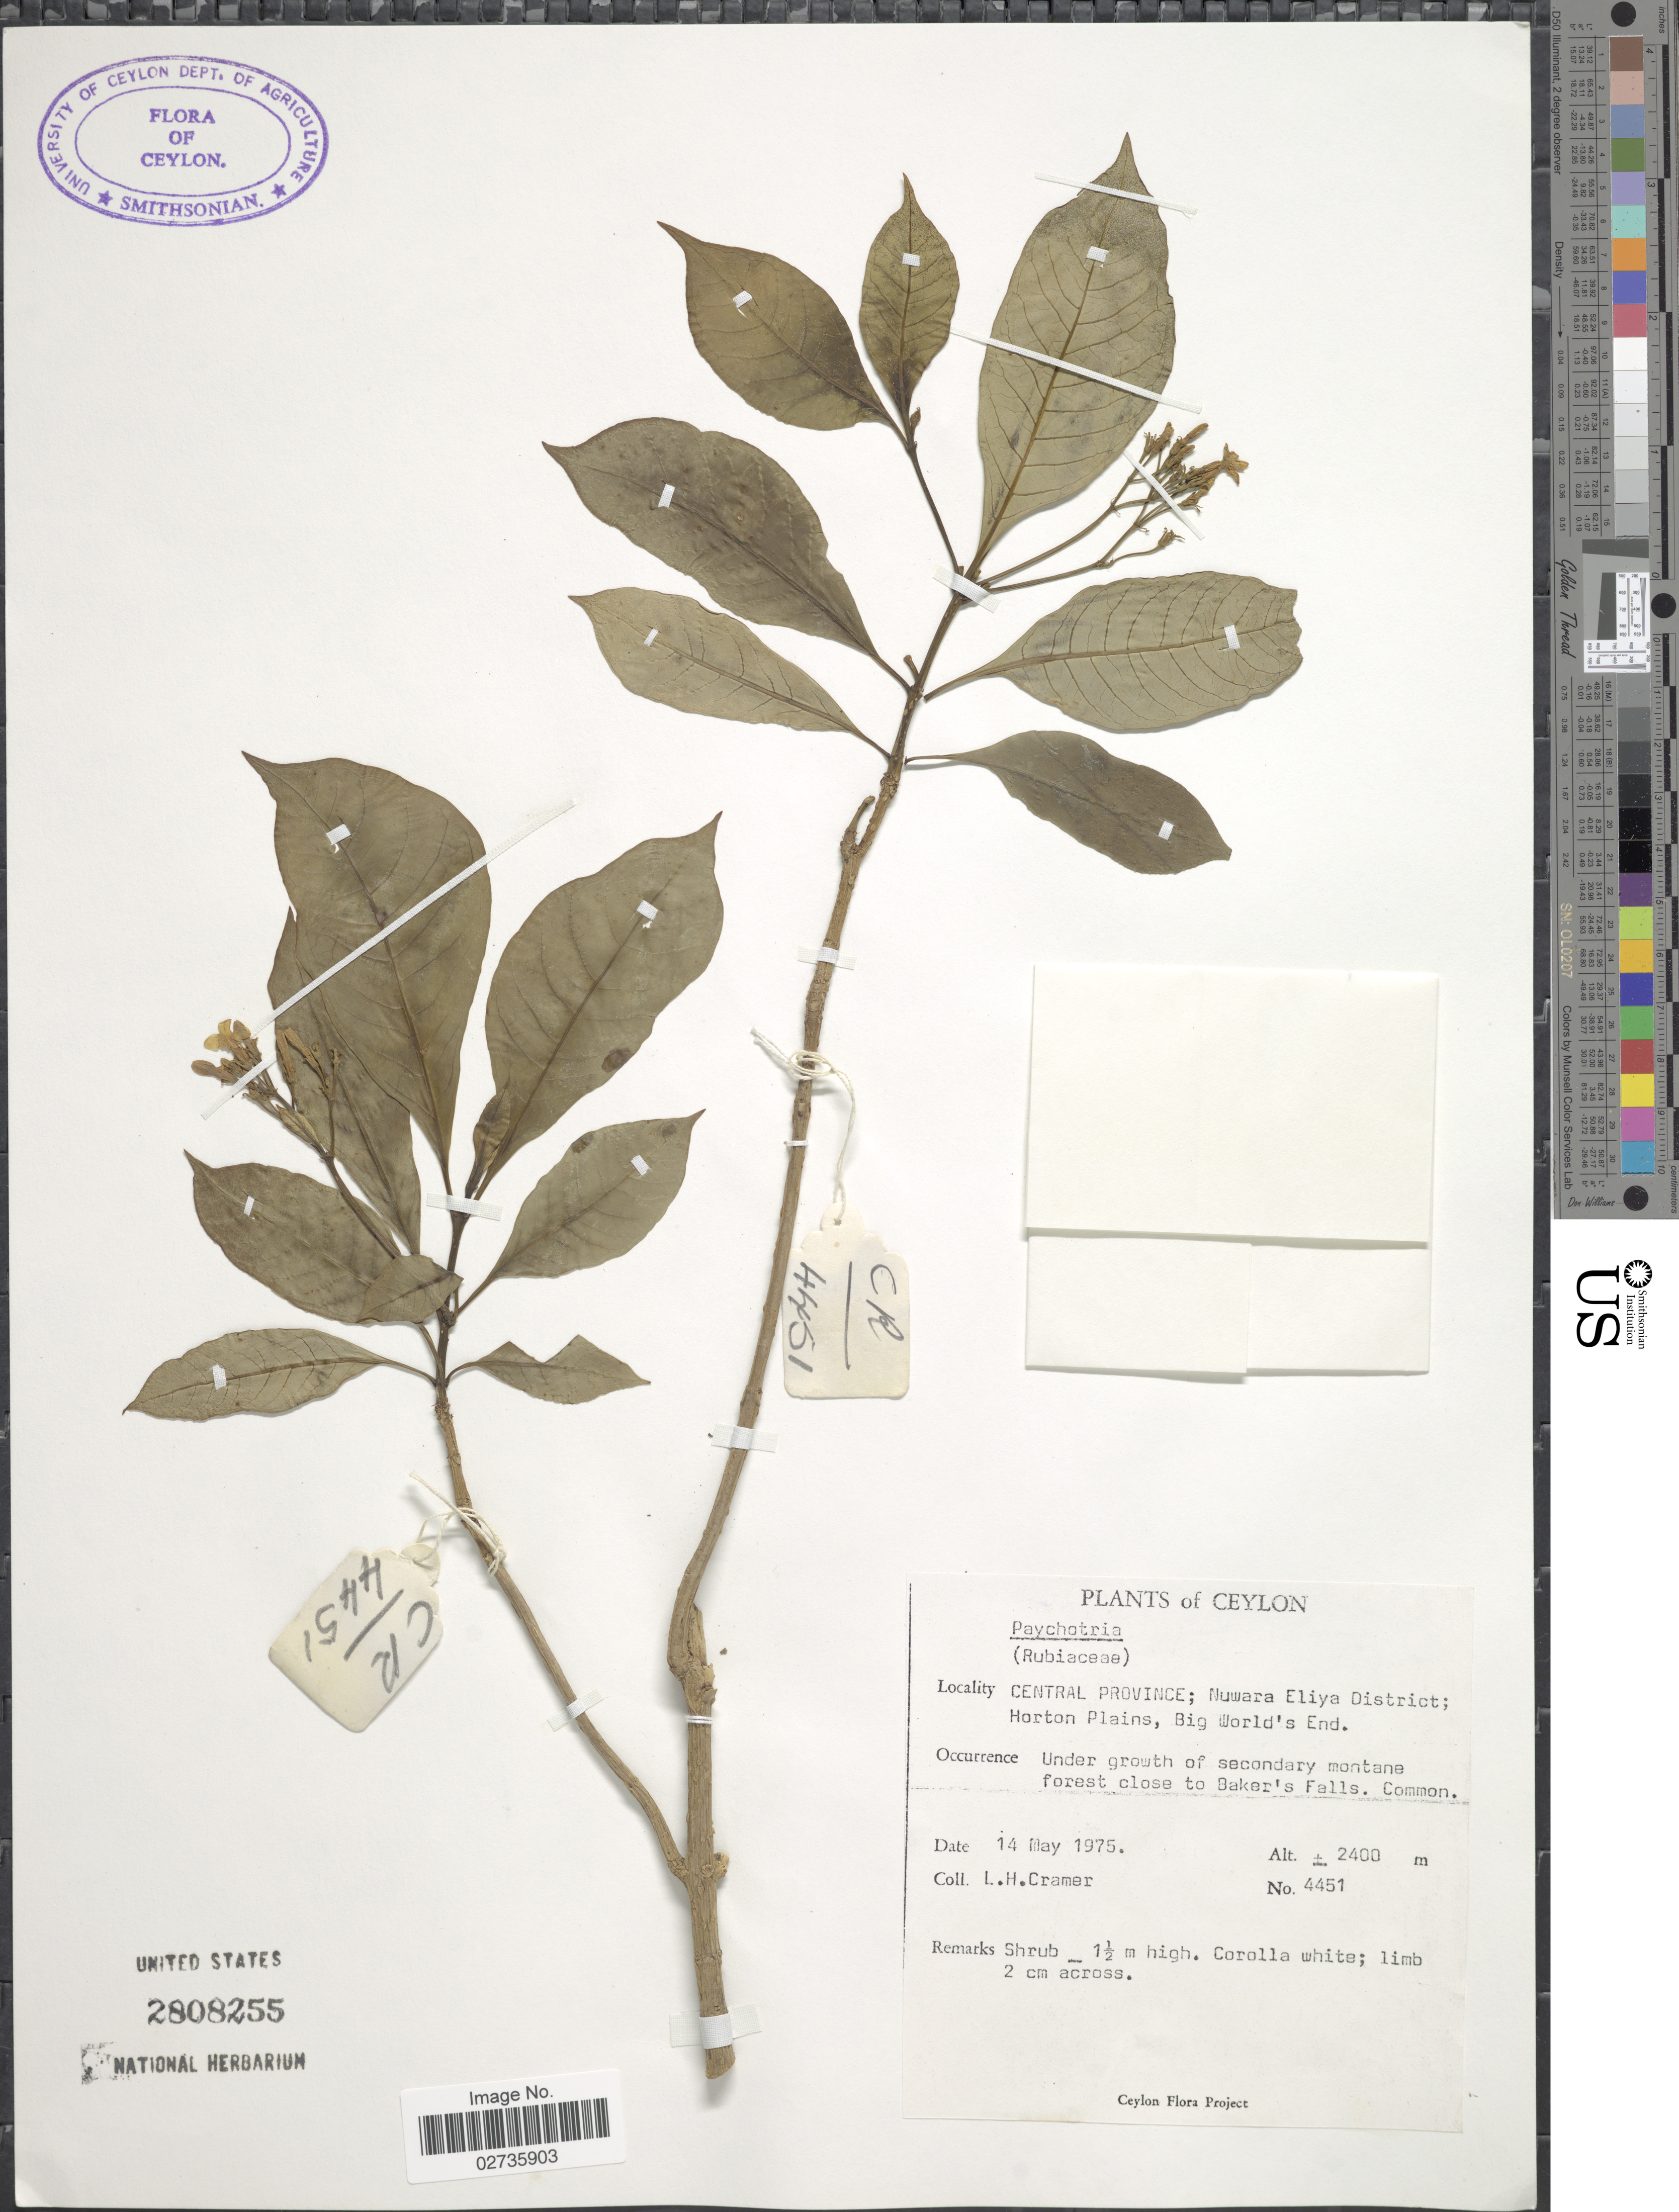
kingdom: Plantae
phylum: Tracheophyta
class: Magnoliopsida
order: Gentianales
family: Rubiaceae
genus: Psychotria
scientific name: Psychotria sp.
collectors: L. H. Cramer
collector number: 4451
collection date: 1975-05-14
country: Sri Lanka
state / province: Central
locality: Ceylon, Nuwara Eliya District; Horton Plains, Big World's End. Under growth of secondary montane forest close to Baker's Falls. Common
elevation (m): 2400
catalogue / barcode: US 2808255